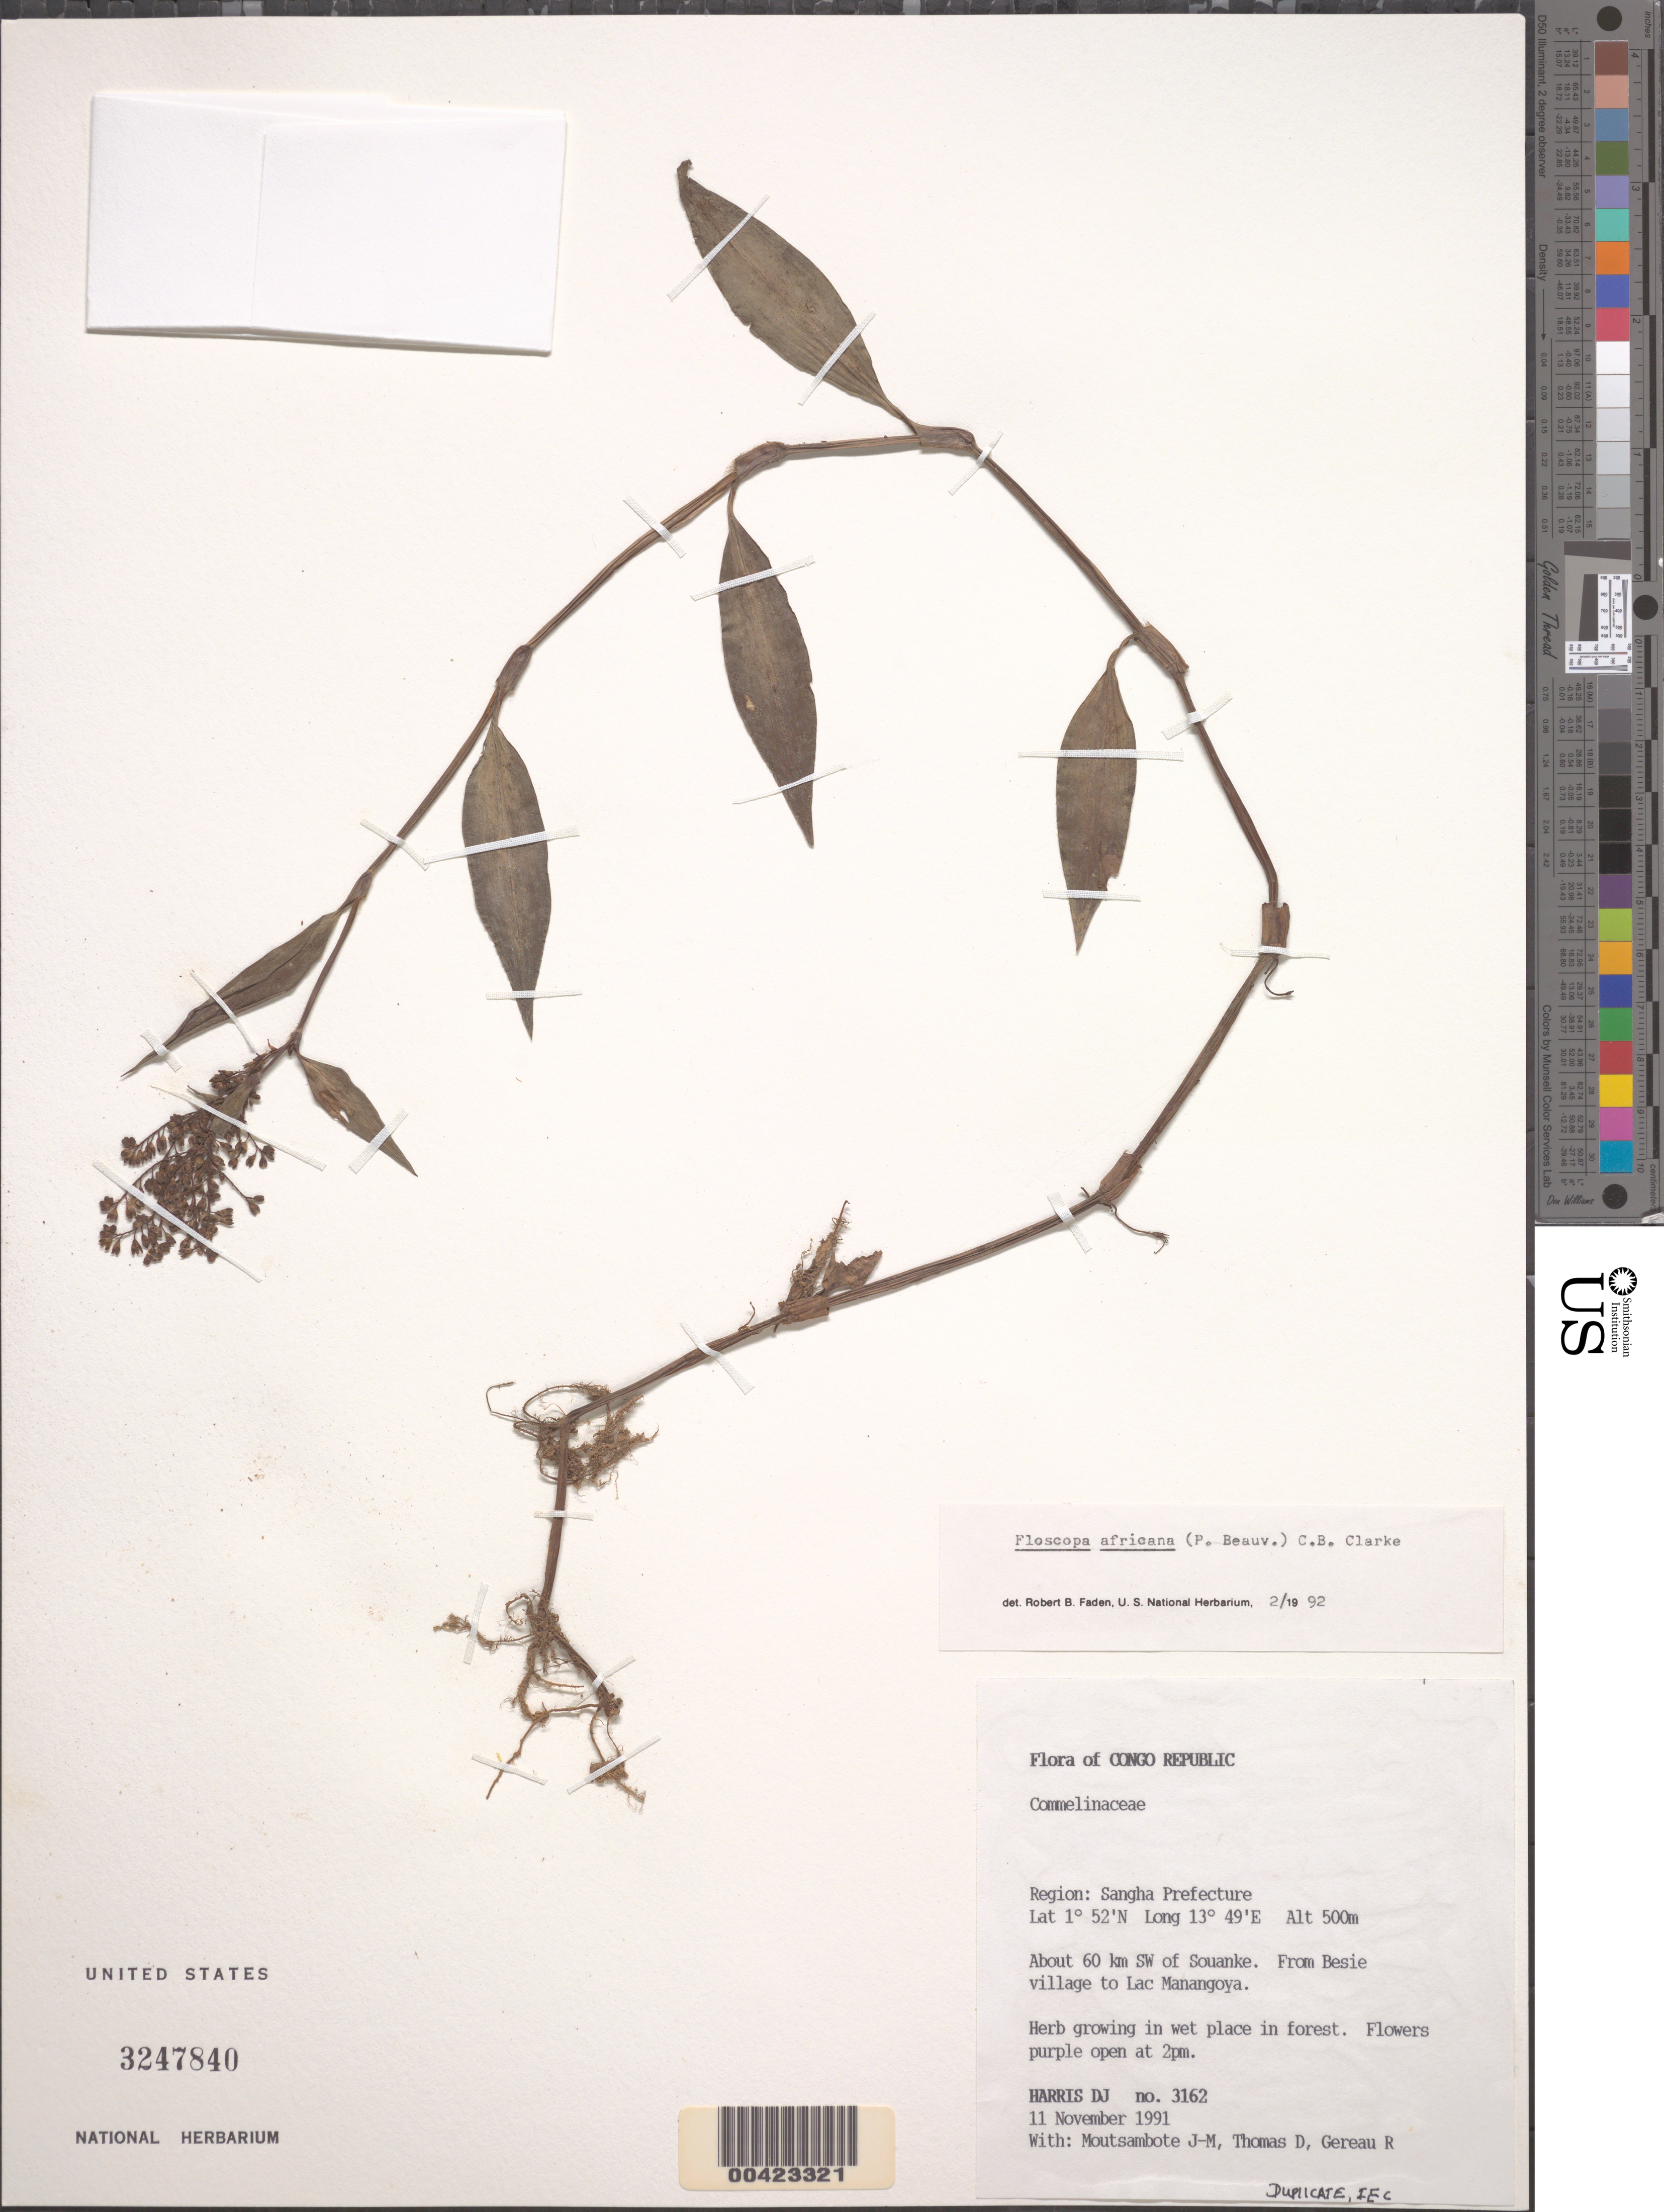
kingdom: Plantae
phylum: Tracheophyta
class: Liliopsida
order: Commelinales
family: Commelinaceae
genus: Floscopa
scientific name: Floscopa africana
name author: (P. Beauv.) C.B. Clarke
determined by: Faden, Robert B., (US), Smithsonian Institution - National Museum of Natural History (UNITED STATES)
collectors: D. J. Harris, J. Moutsambote, D. Thomas & R. E. Gereau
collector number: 3162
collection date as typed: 11 Nov 1991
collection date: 1991-11-11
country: Congo, Republic of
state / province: Sangha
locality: SW of Souanke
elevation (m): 500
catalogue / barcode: US 3247840